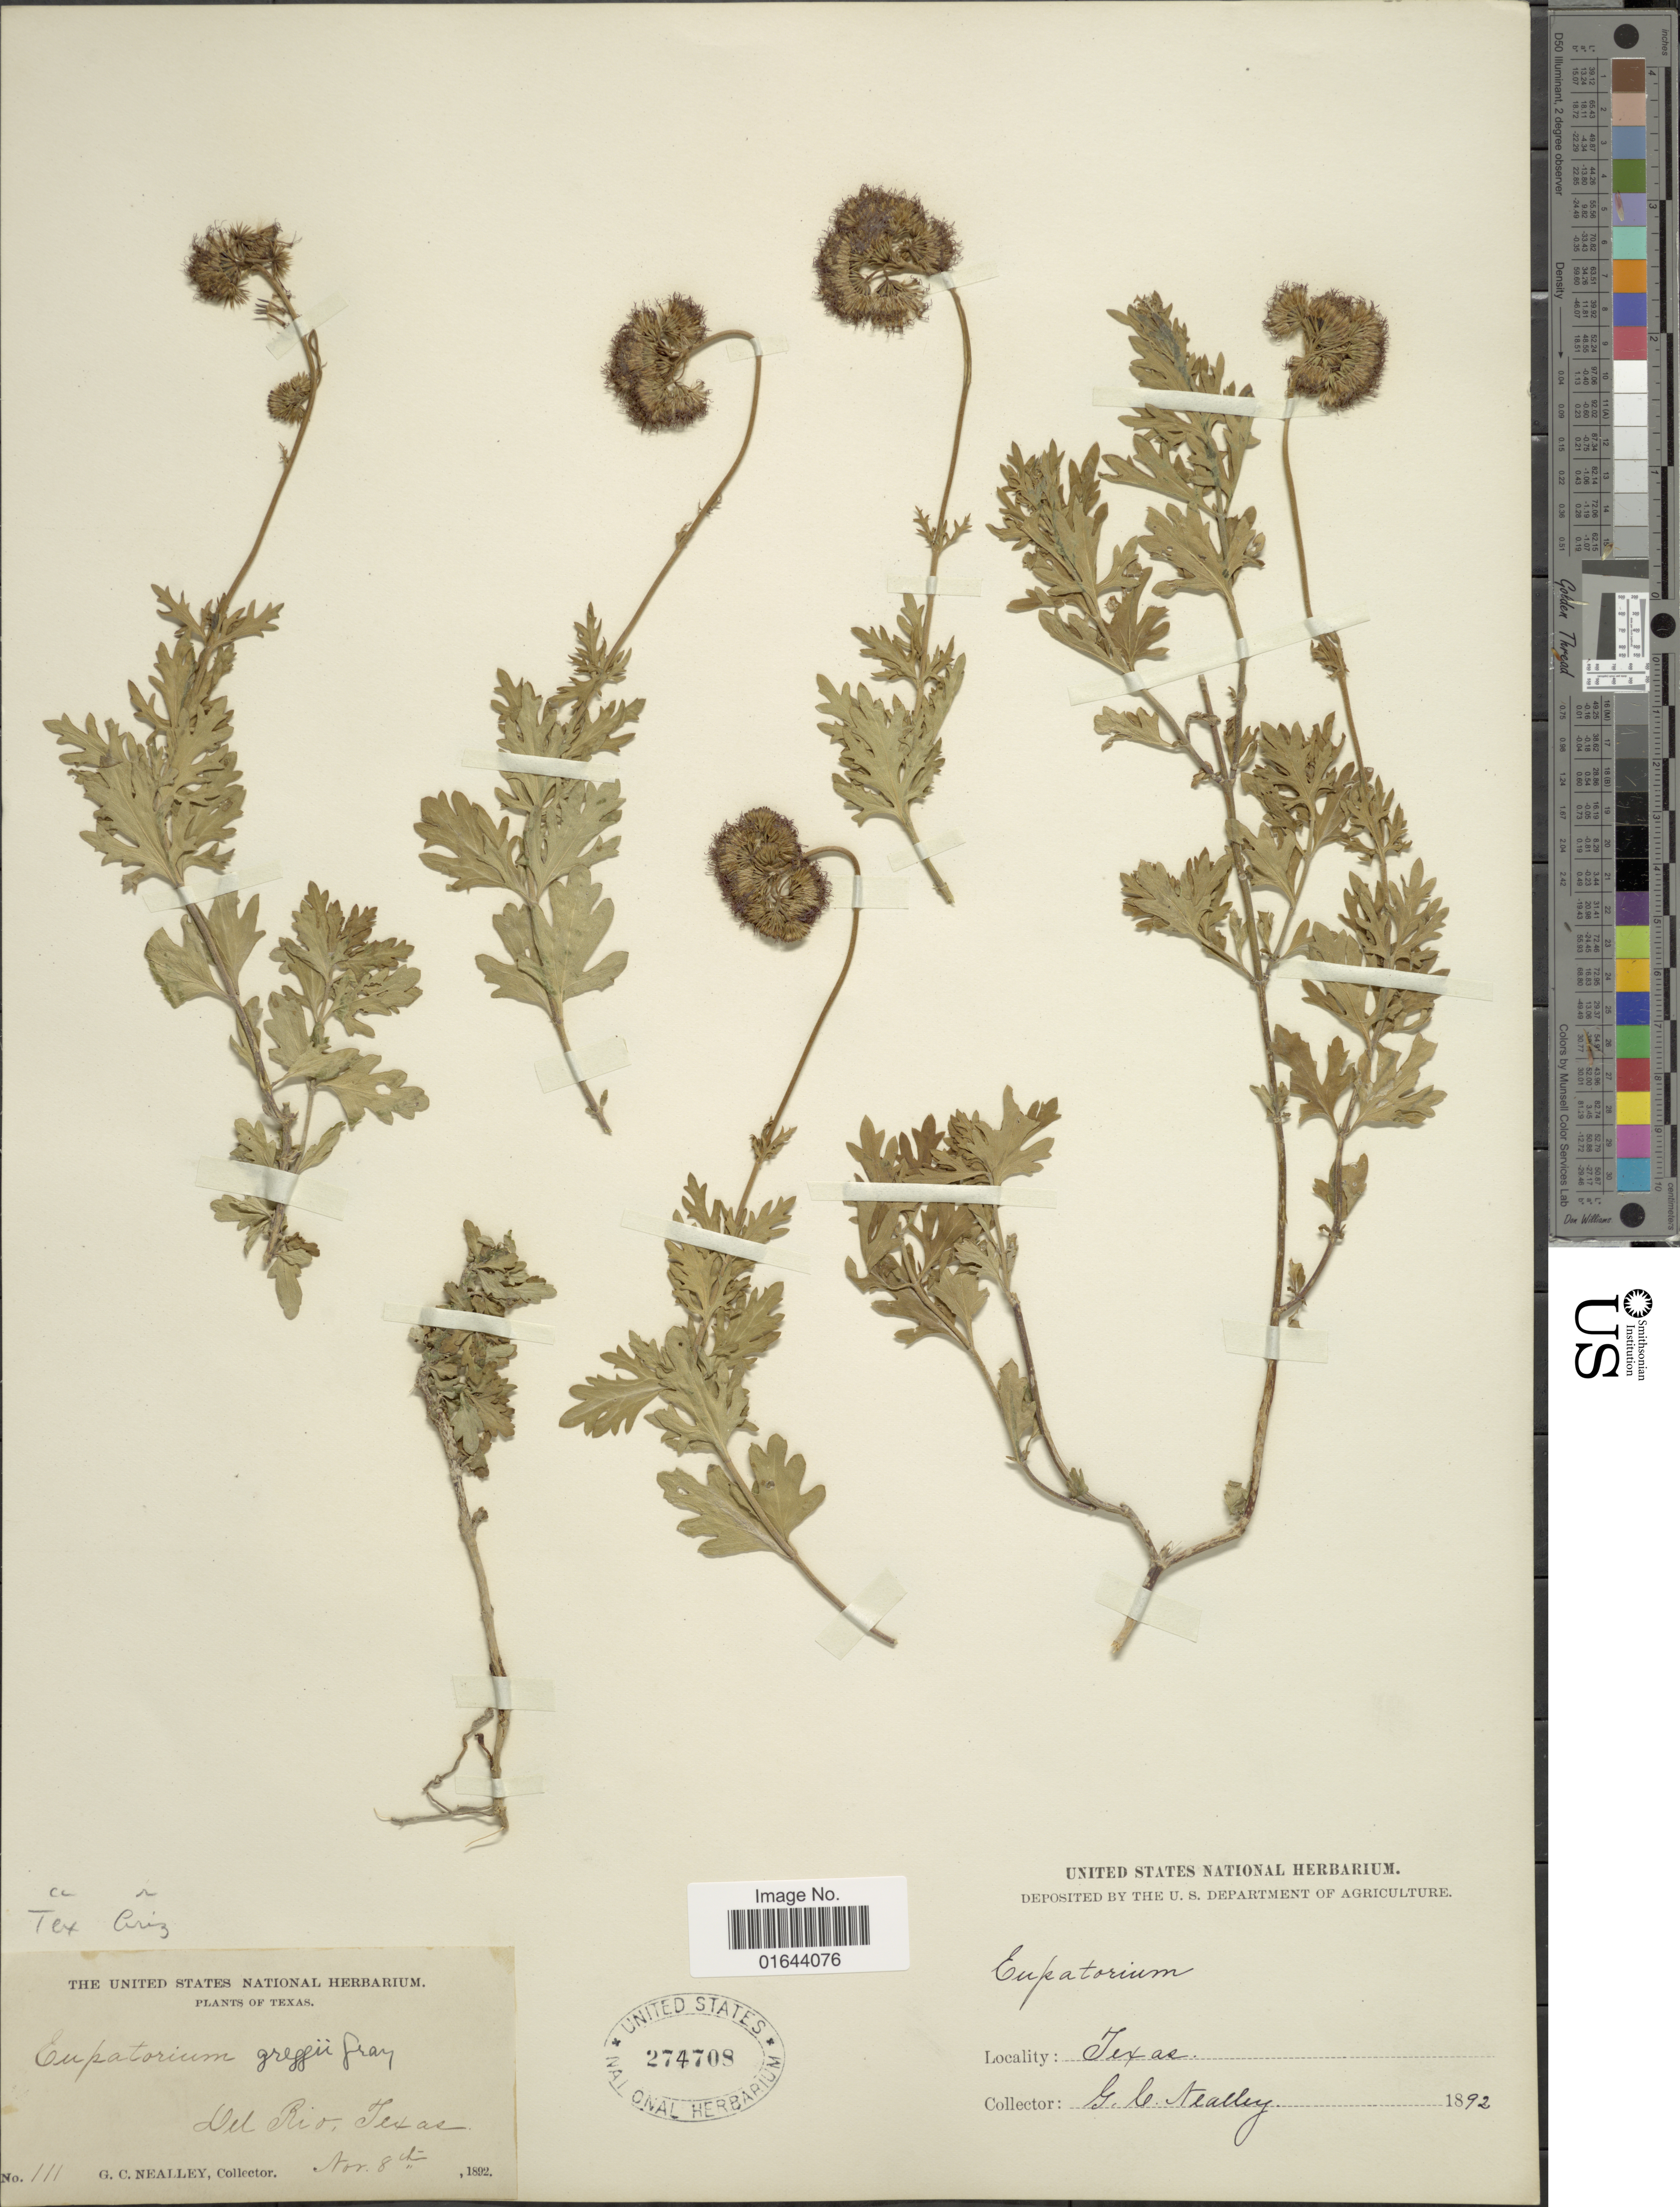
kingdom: Plantae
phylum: Tracheophyta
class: Magnoliopsida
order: Asterales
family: Asteraceae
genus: Conoclinium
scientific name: Conoclinium greggii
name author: (A. Gray) Small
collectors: G. Neally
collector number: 111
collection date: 1892-11-08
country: United States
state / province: Texas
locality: Texas. Del Rio.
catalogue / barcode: US 274708